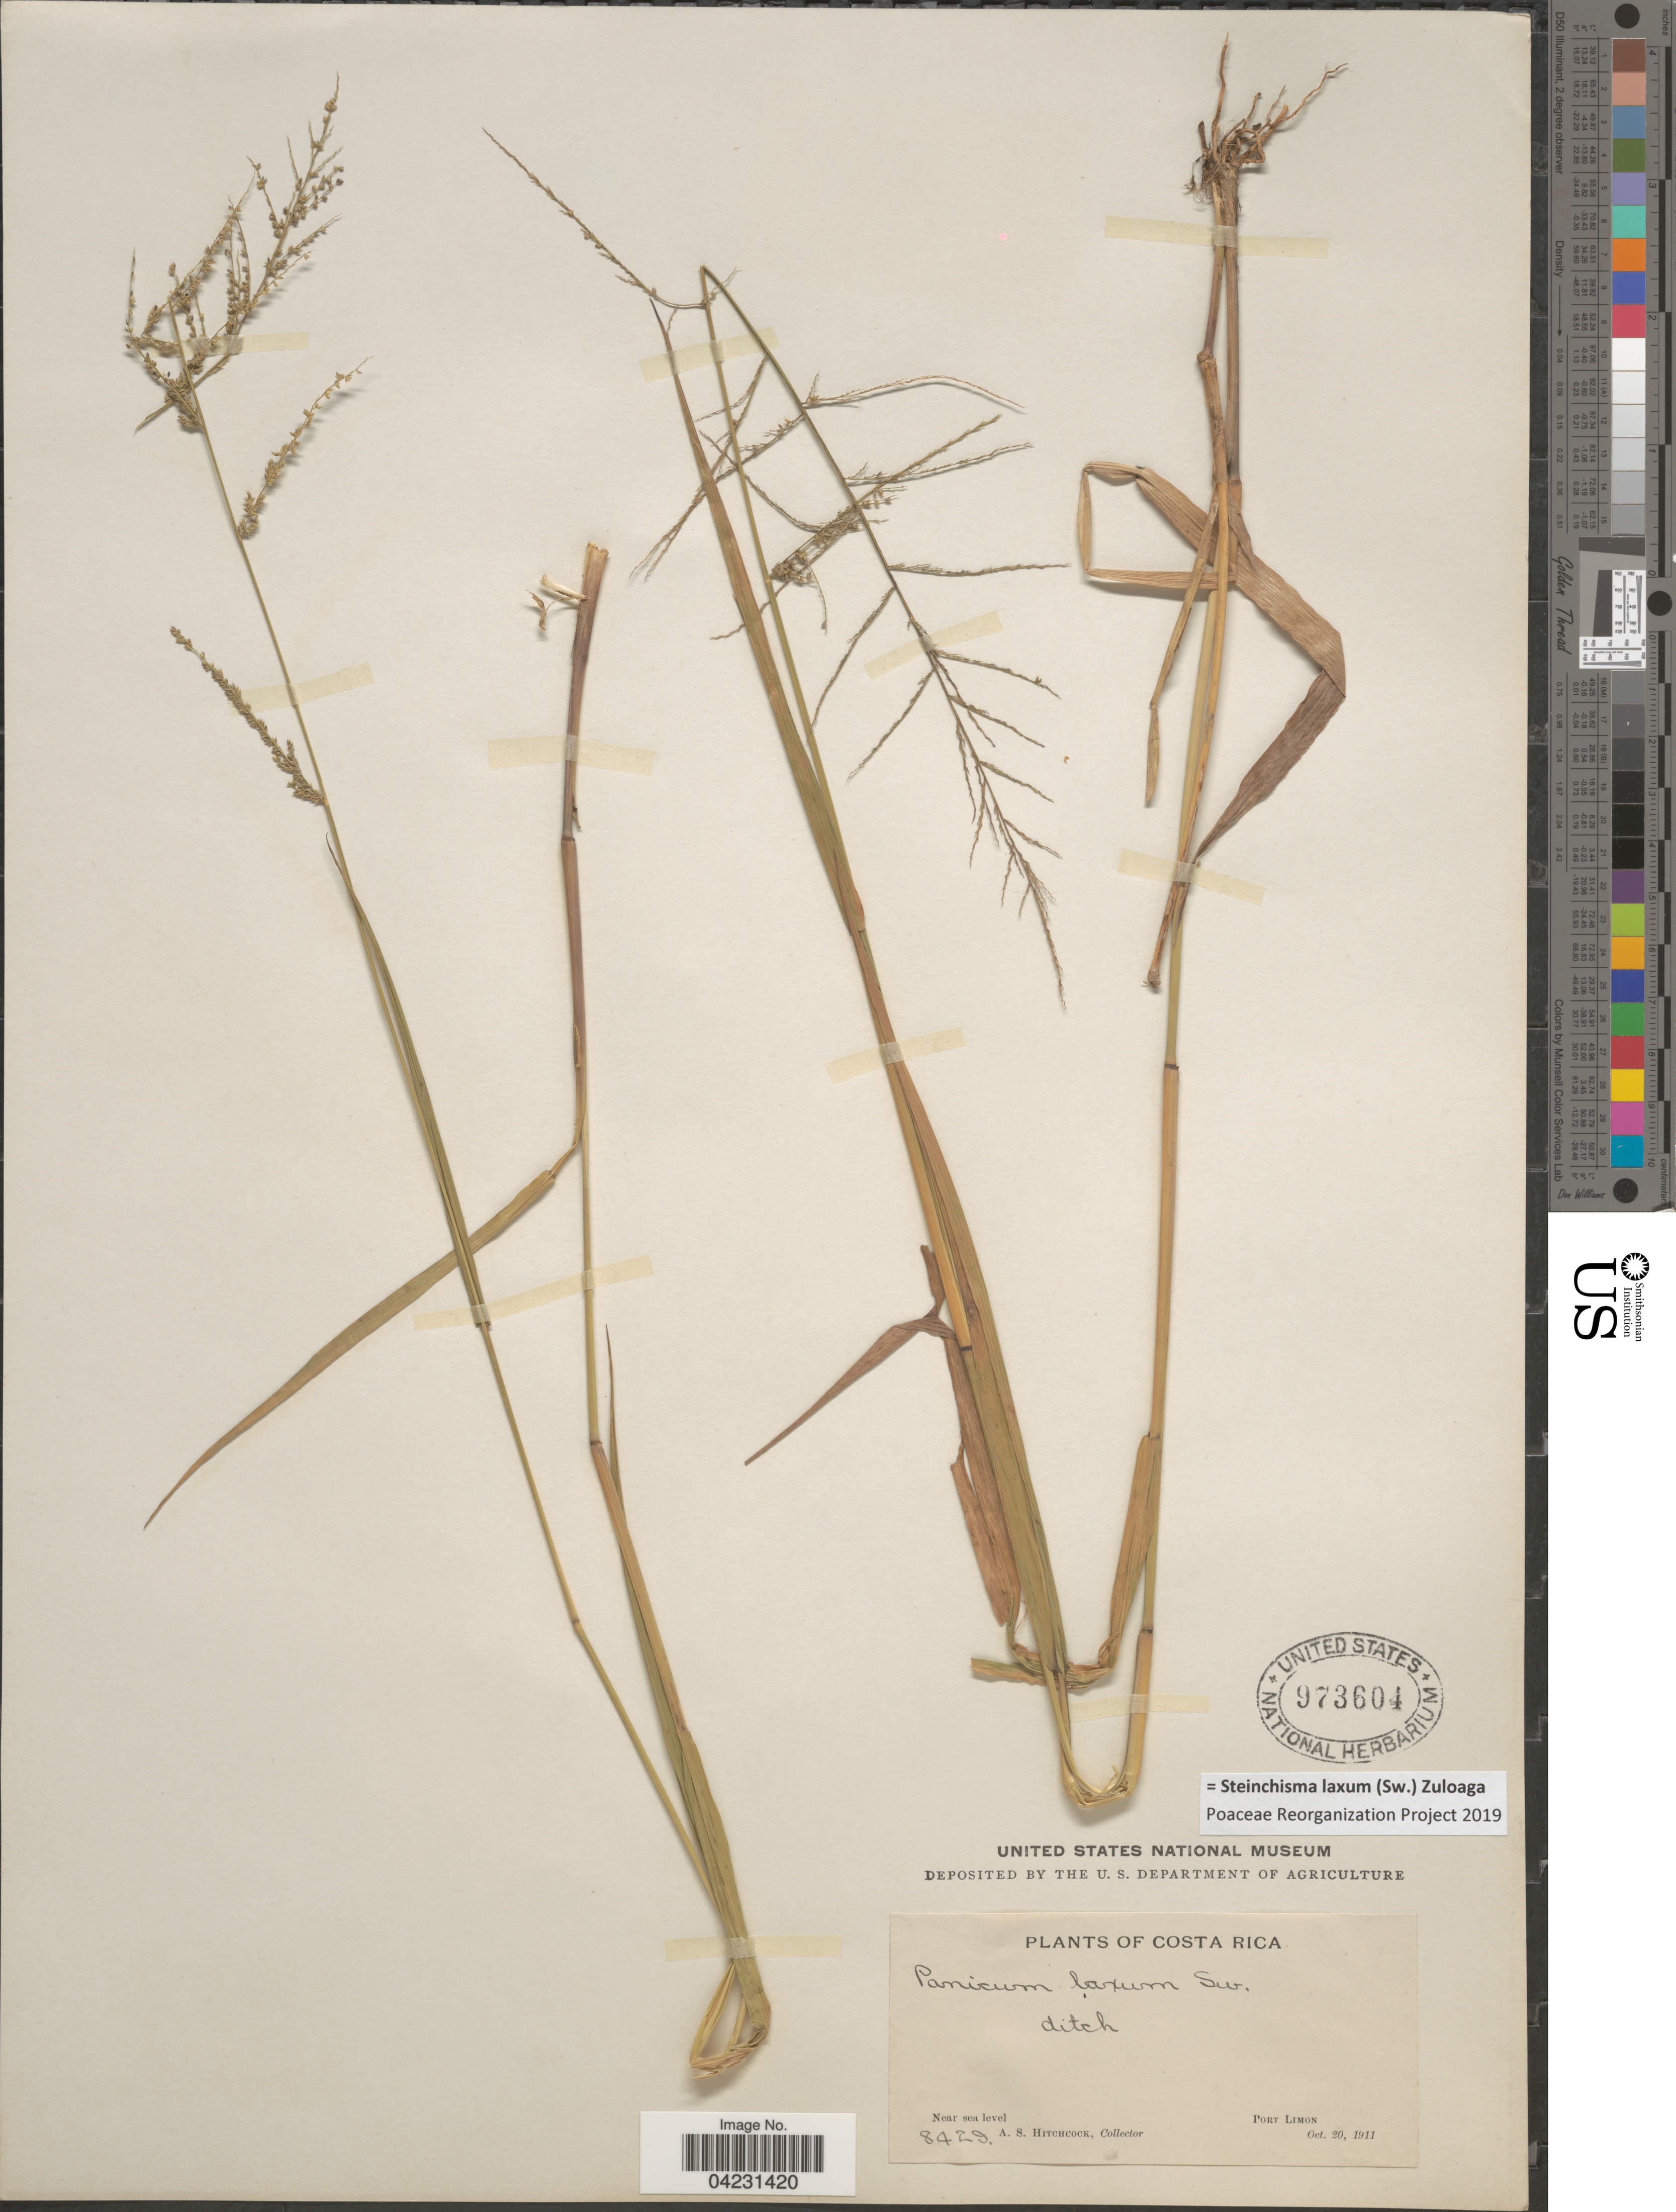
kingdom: Plantae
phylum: Tracheophyta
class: Liliopsida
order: Poales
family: Poaceae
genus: Steinchisma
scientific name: Steinchisma laxum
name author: (Sw.) Zuloaga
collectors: A. S. Hitchcock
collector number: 8429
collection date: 1911-10-20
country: Costa Rica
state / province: Limón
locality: Port Limon.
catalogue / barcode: US 973604